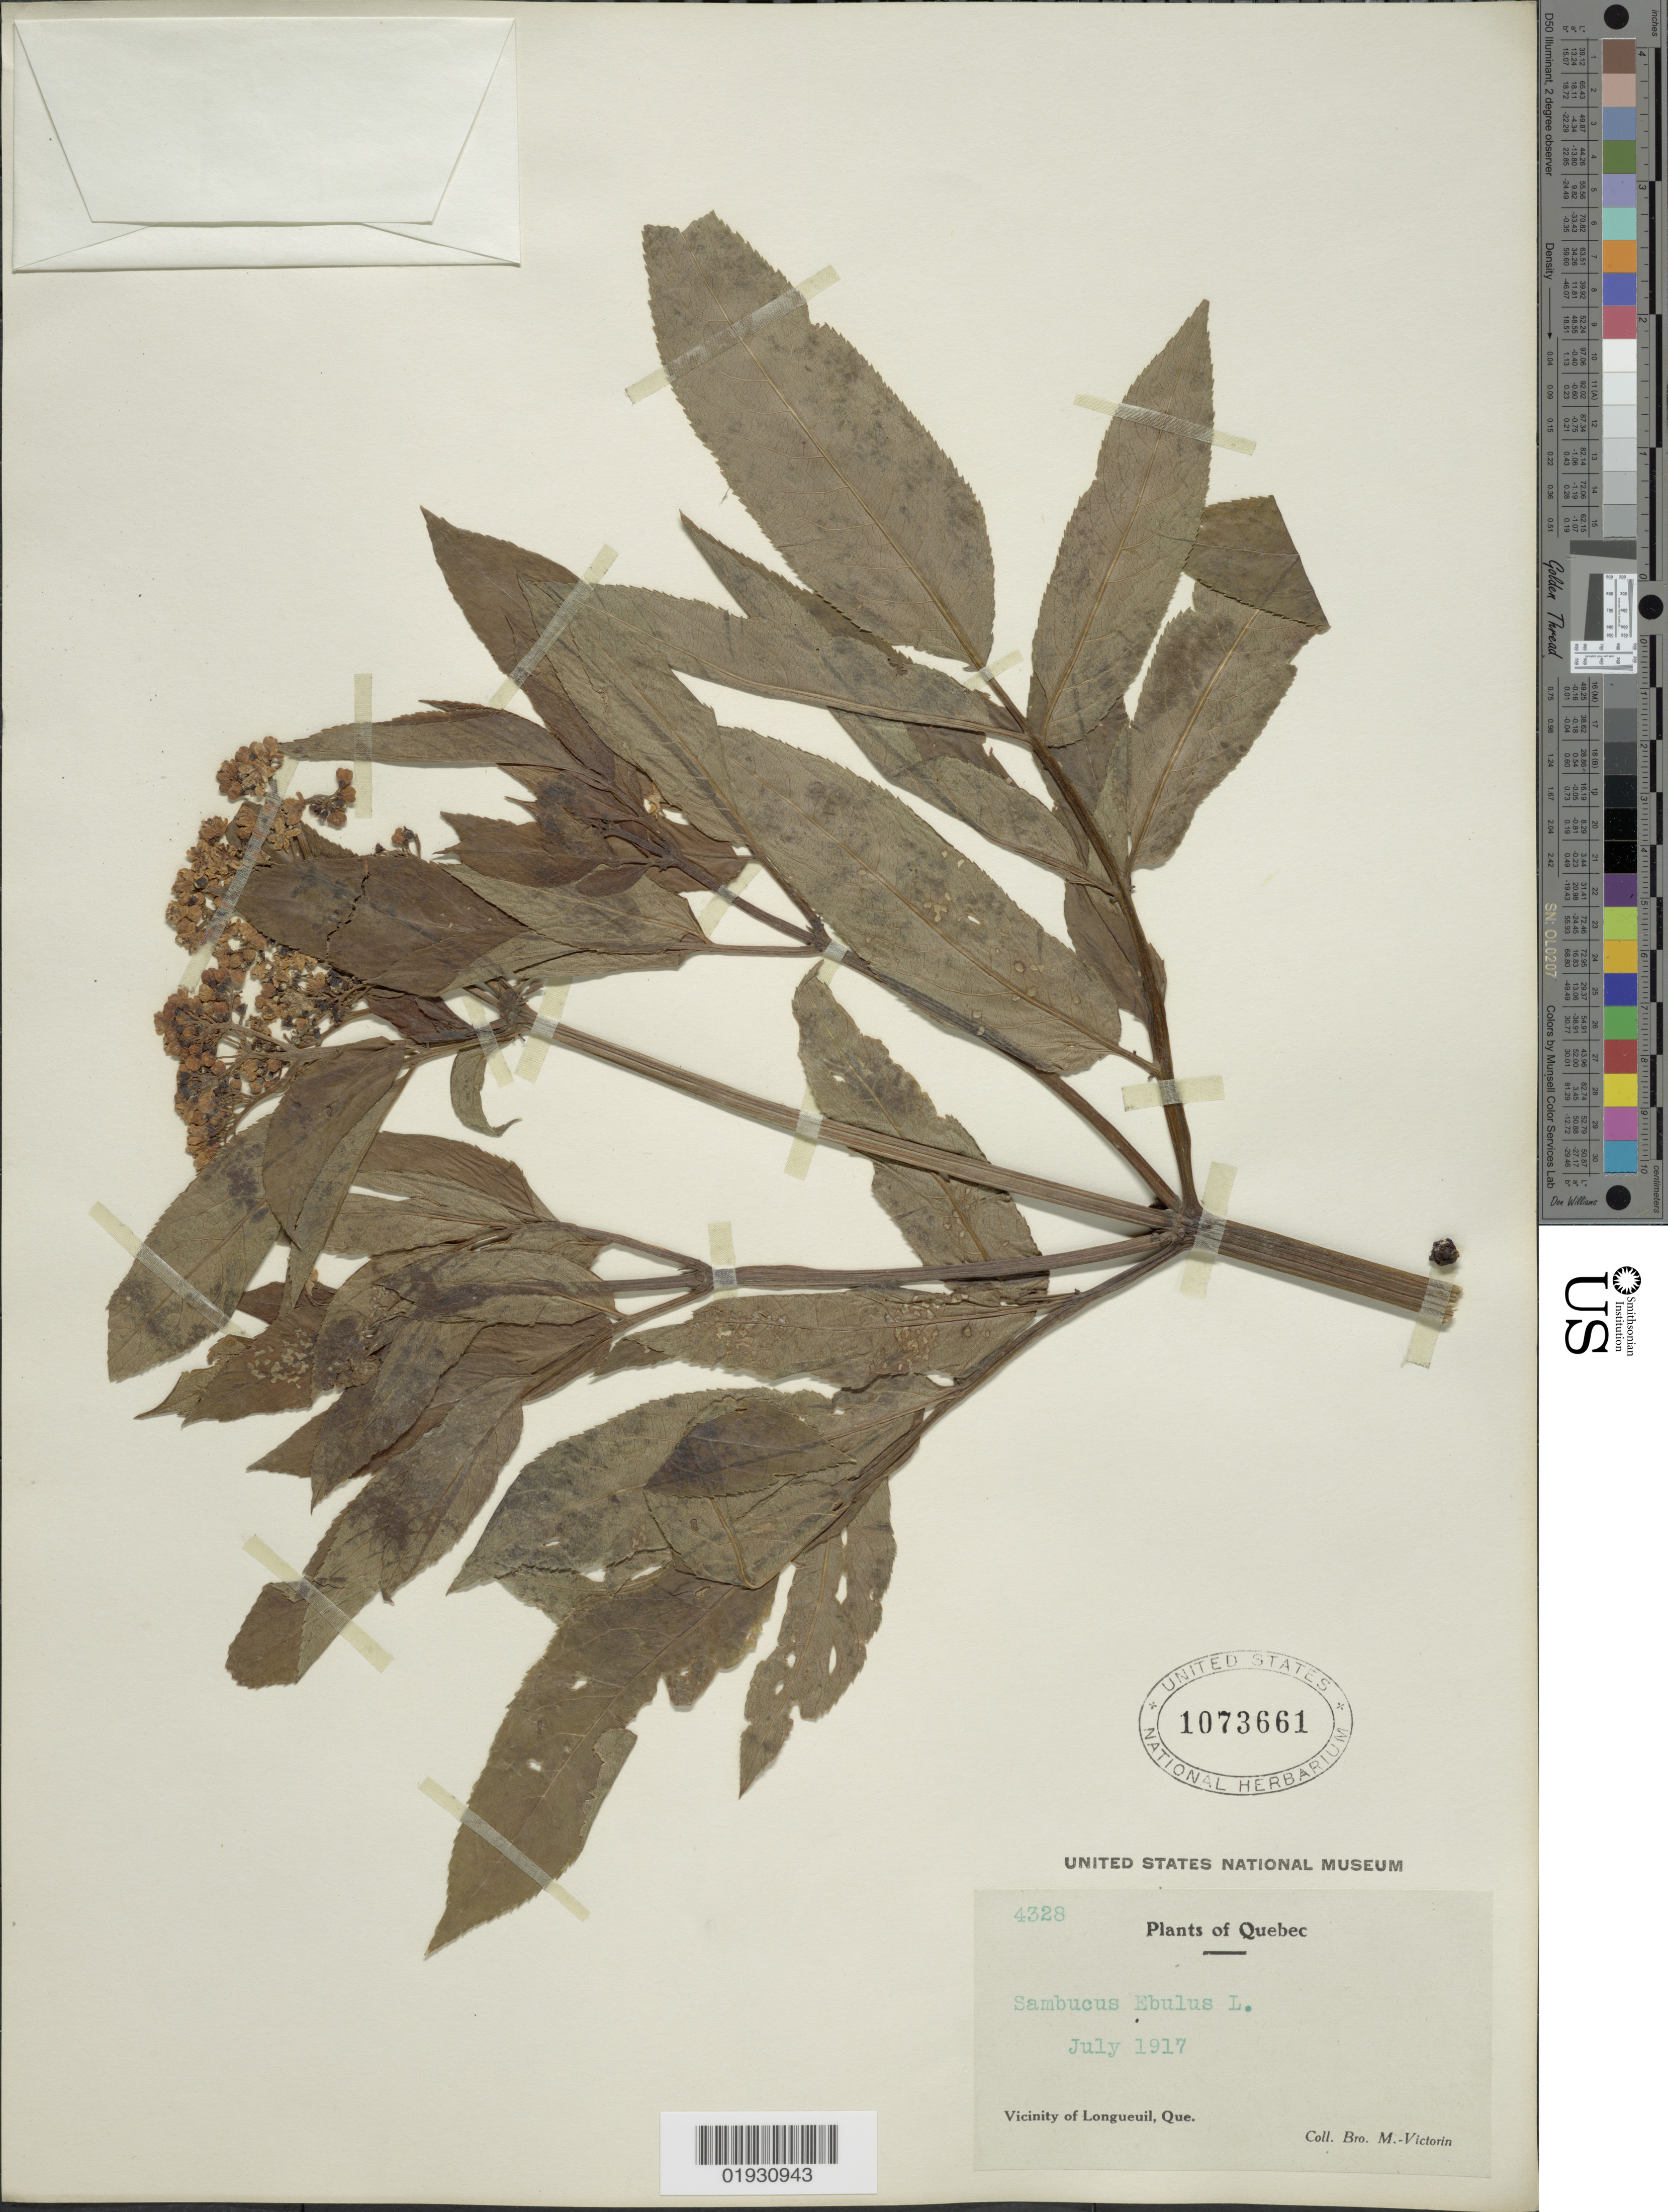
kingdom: Plantae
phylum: Tracheophyta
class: Magnoliopsida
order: Dipsacales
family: Viburnaceae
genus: Sambucus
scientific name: Sambucus ebulus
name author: L.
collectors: Fr. Marie-Victorin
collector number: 4328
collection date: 1917-07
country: Canada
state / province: Quebec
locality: Vicinity of Longuiuil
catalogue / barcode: US 1073661